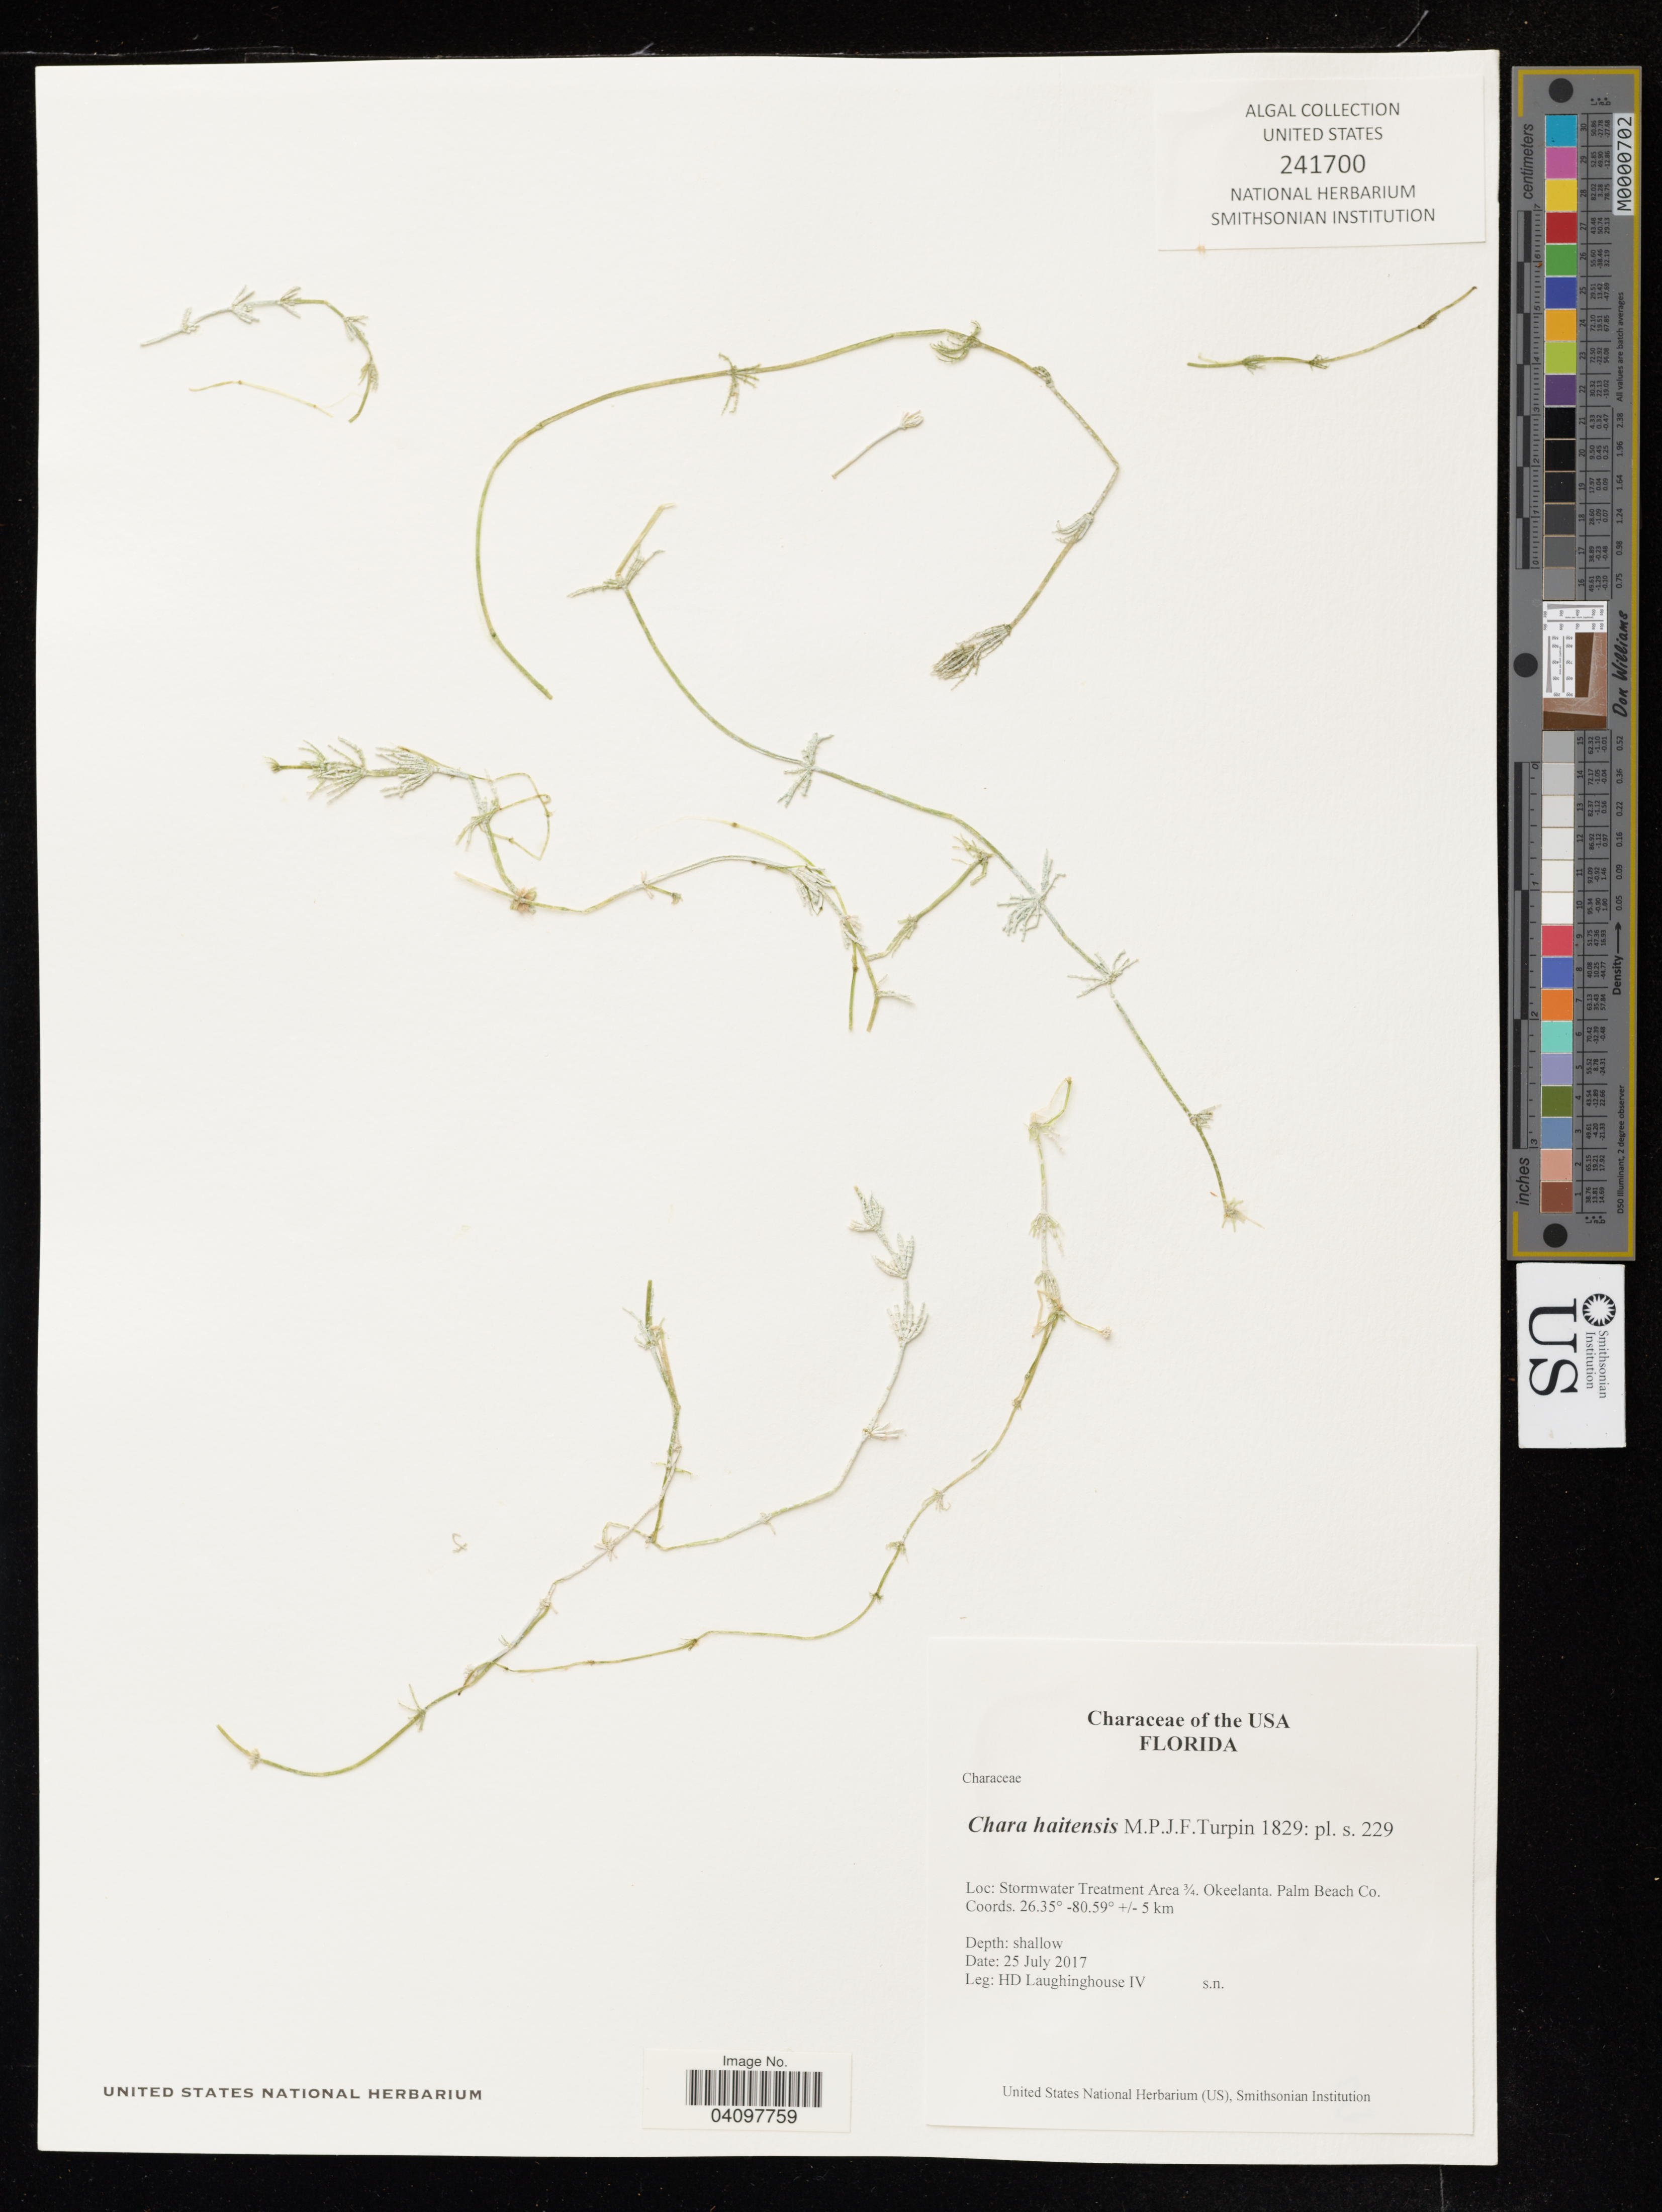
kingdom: Plantae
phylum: Charophyta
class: Charophyceae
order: Charales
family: Characeae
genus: Chara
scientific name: Chara haitensis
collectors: H. Laughinghouse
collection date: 2017-07-25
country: United States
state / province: Florida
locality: Stormwater Treatment Area ¾. Okeelanta. Palm Beach Co. +/- 5 km.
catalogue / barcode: US 241700